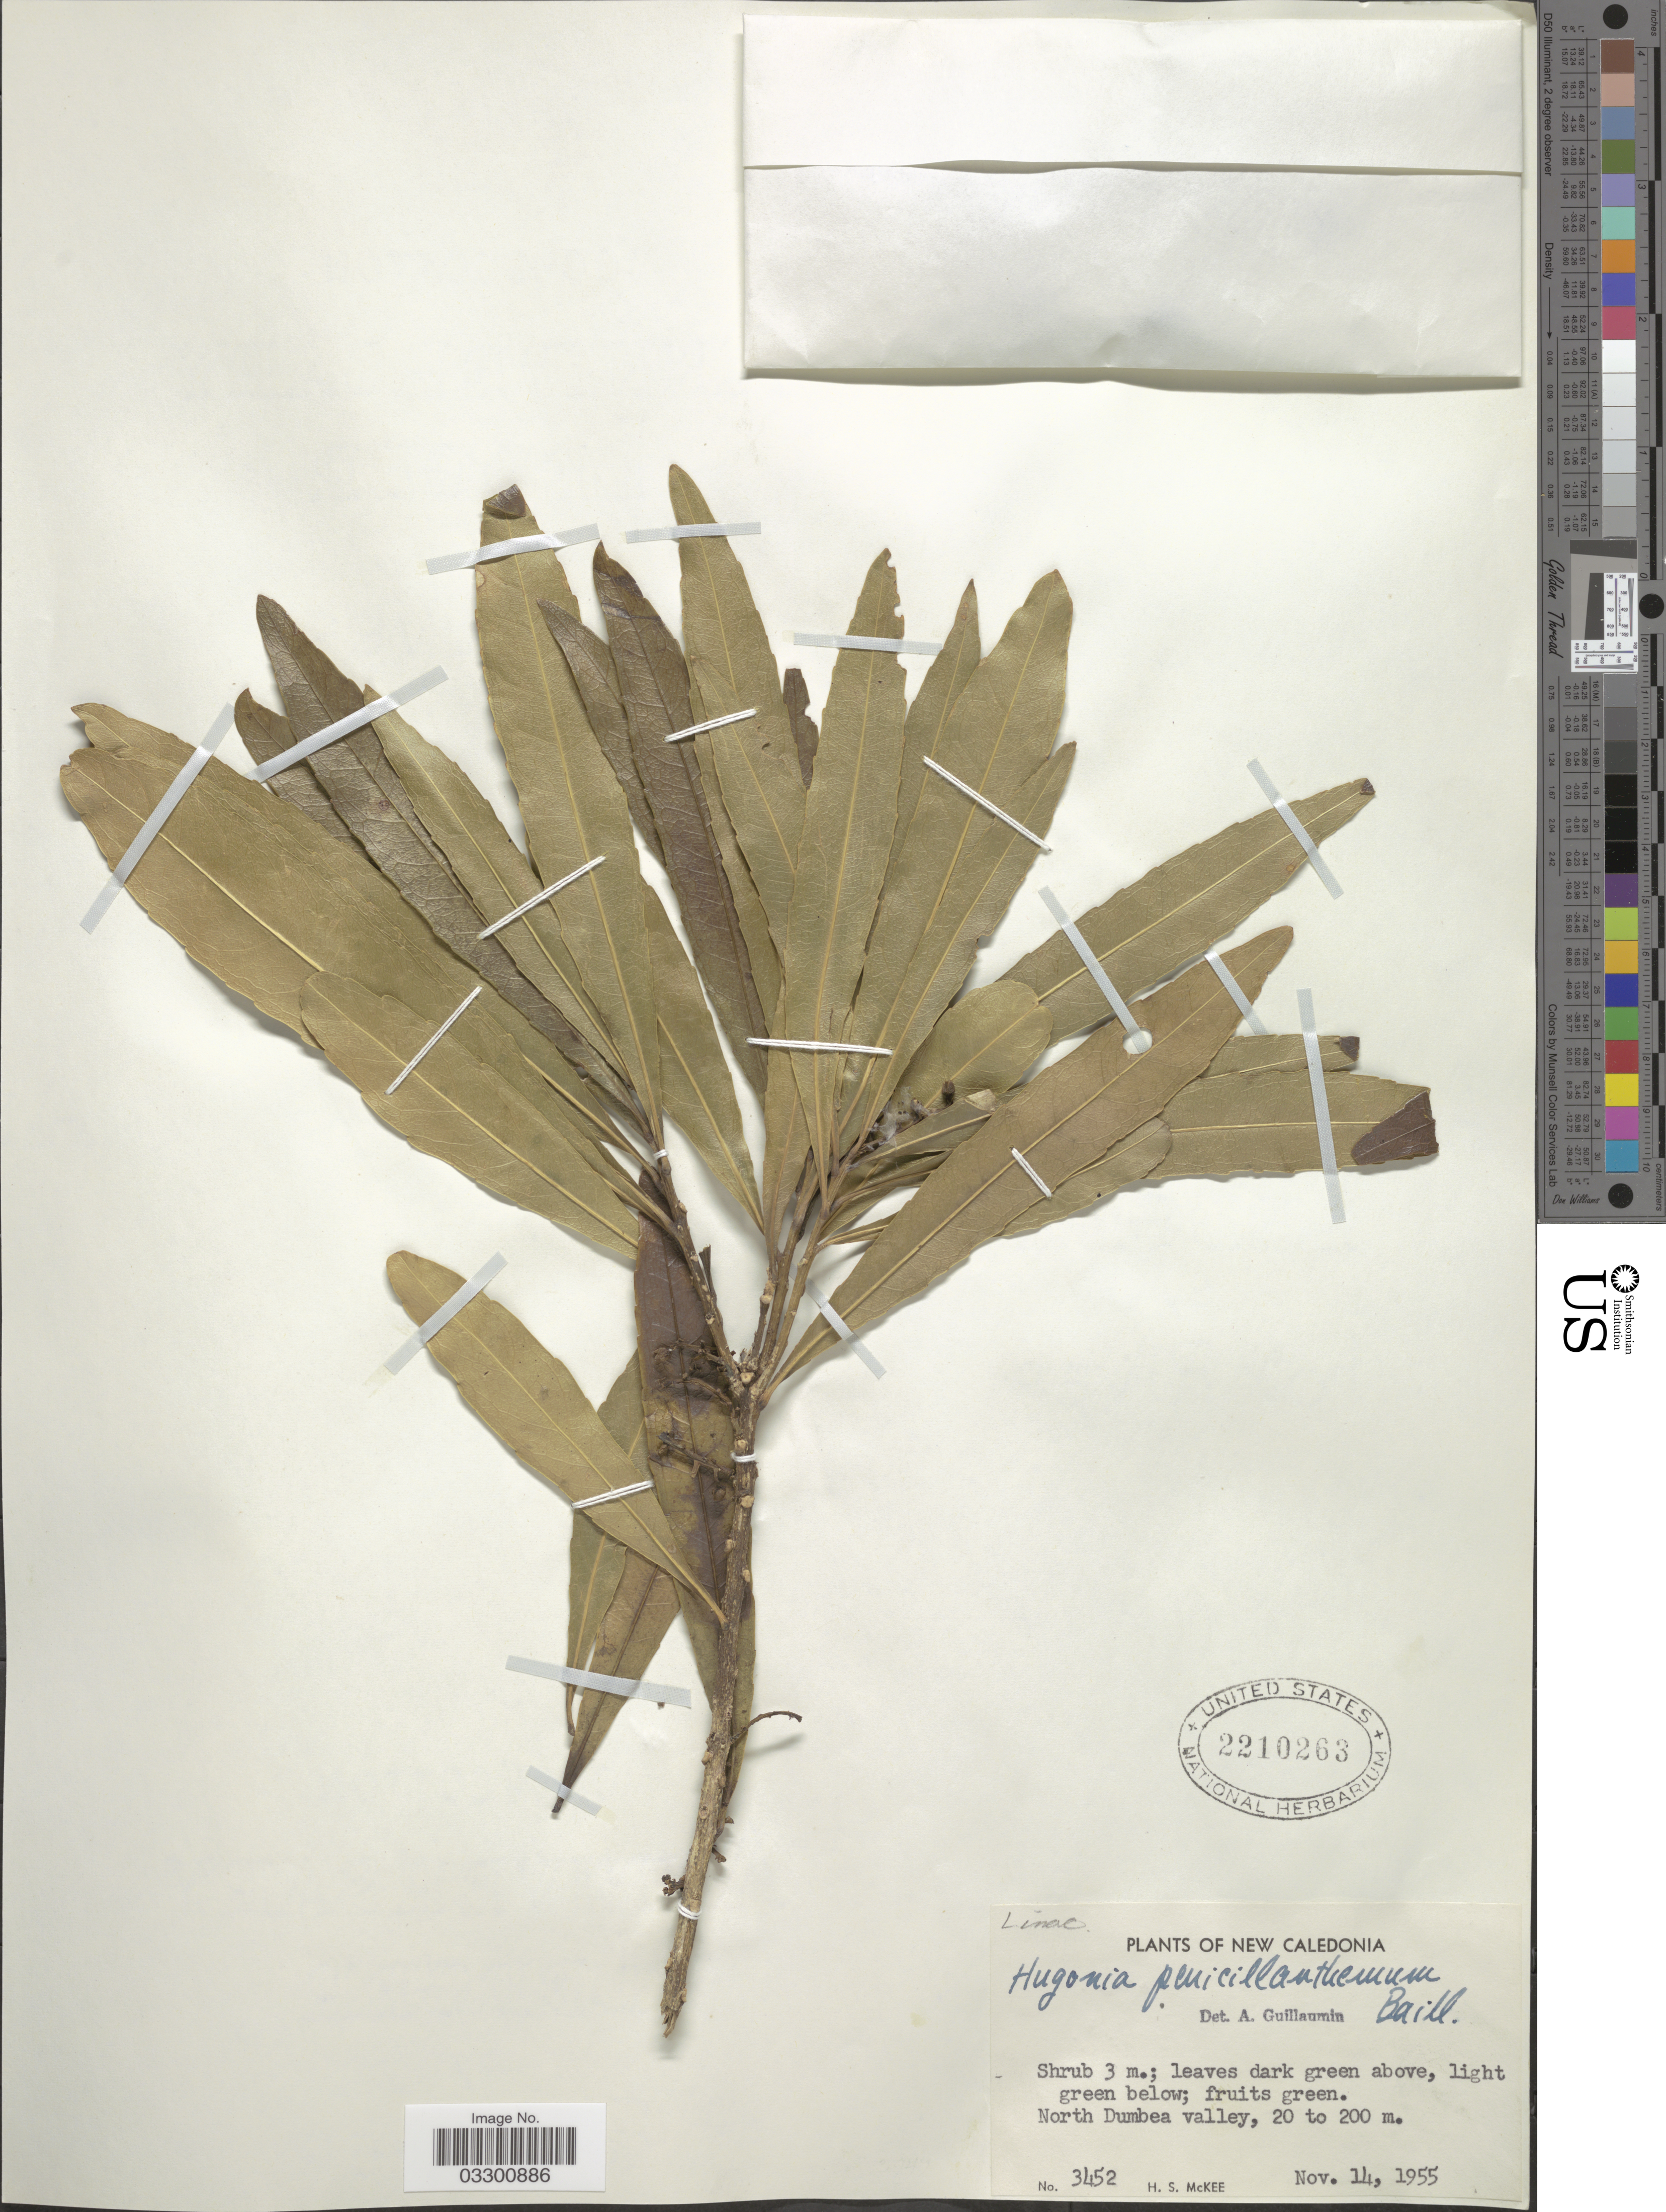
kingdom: Plantae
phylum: Tracheophyta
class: Magnoliopsida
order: Malpighiales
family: Linaceae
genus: Hugonia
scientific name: Hugonia penicillanthemum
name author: Baill. ex Pancher & Sebert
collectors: H. S. McKee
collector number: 3452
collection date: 1955-11-14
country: New Caledonia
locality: North Dumbea valley.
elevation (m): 20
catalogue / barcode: US 2210263